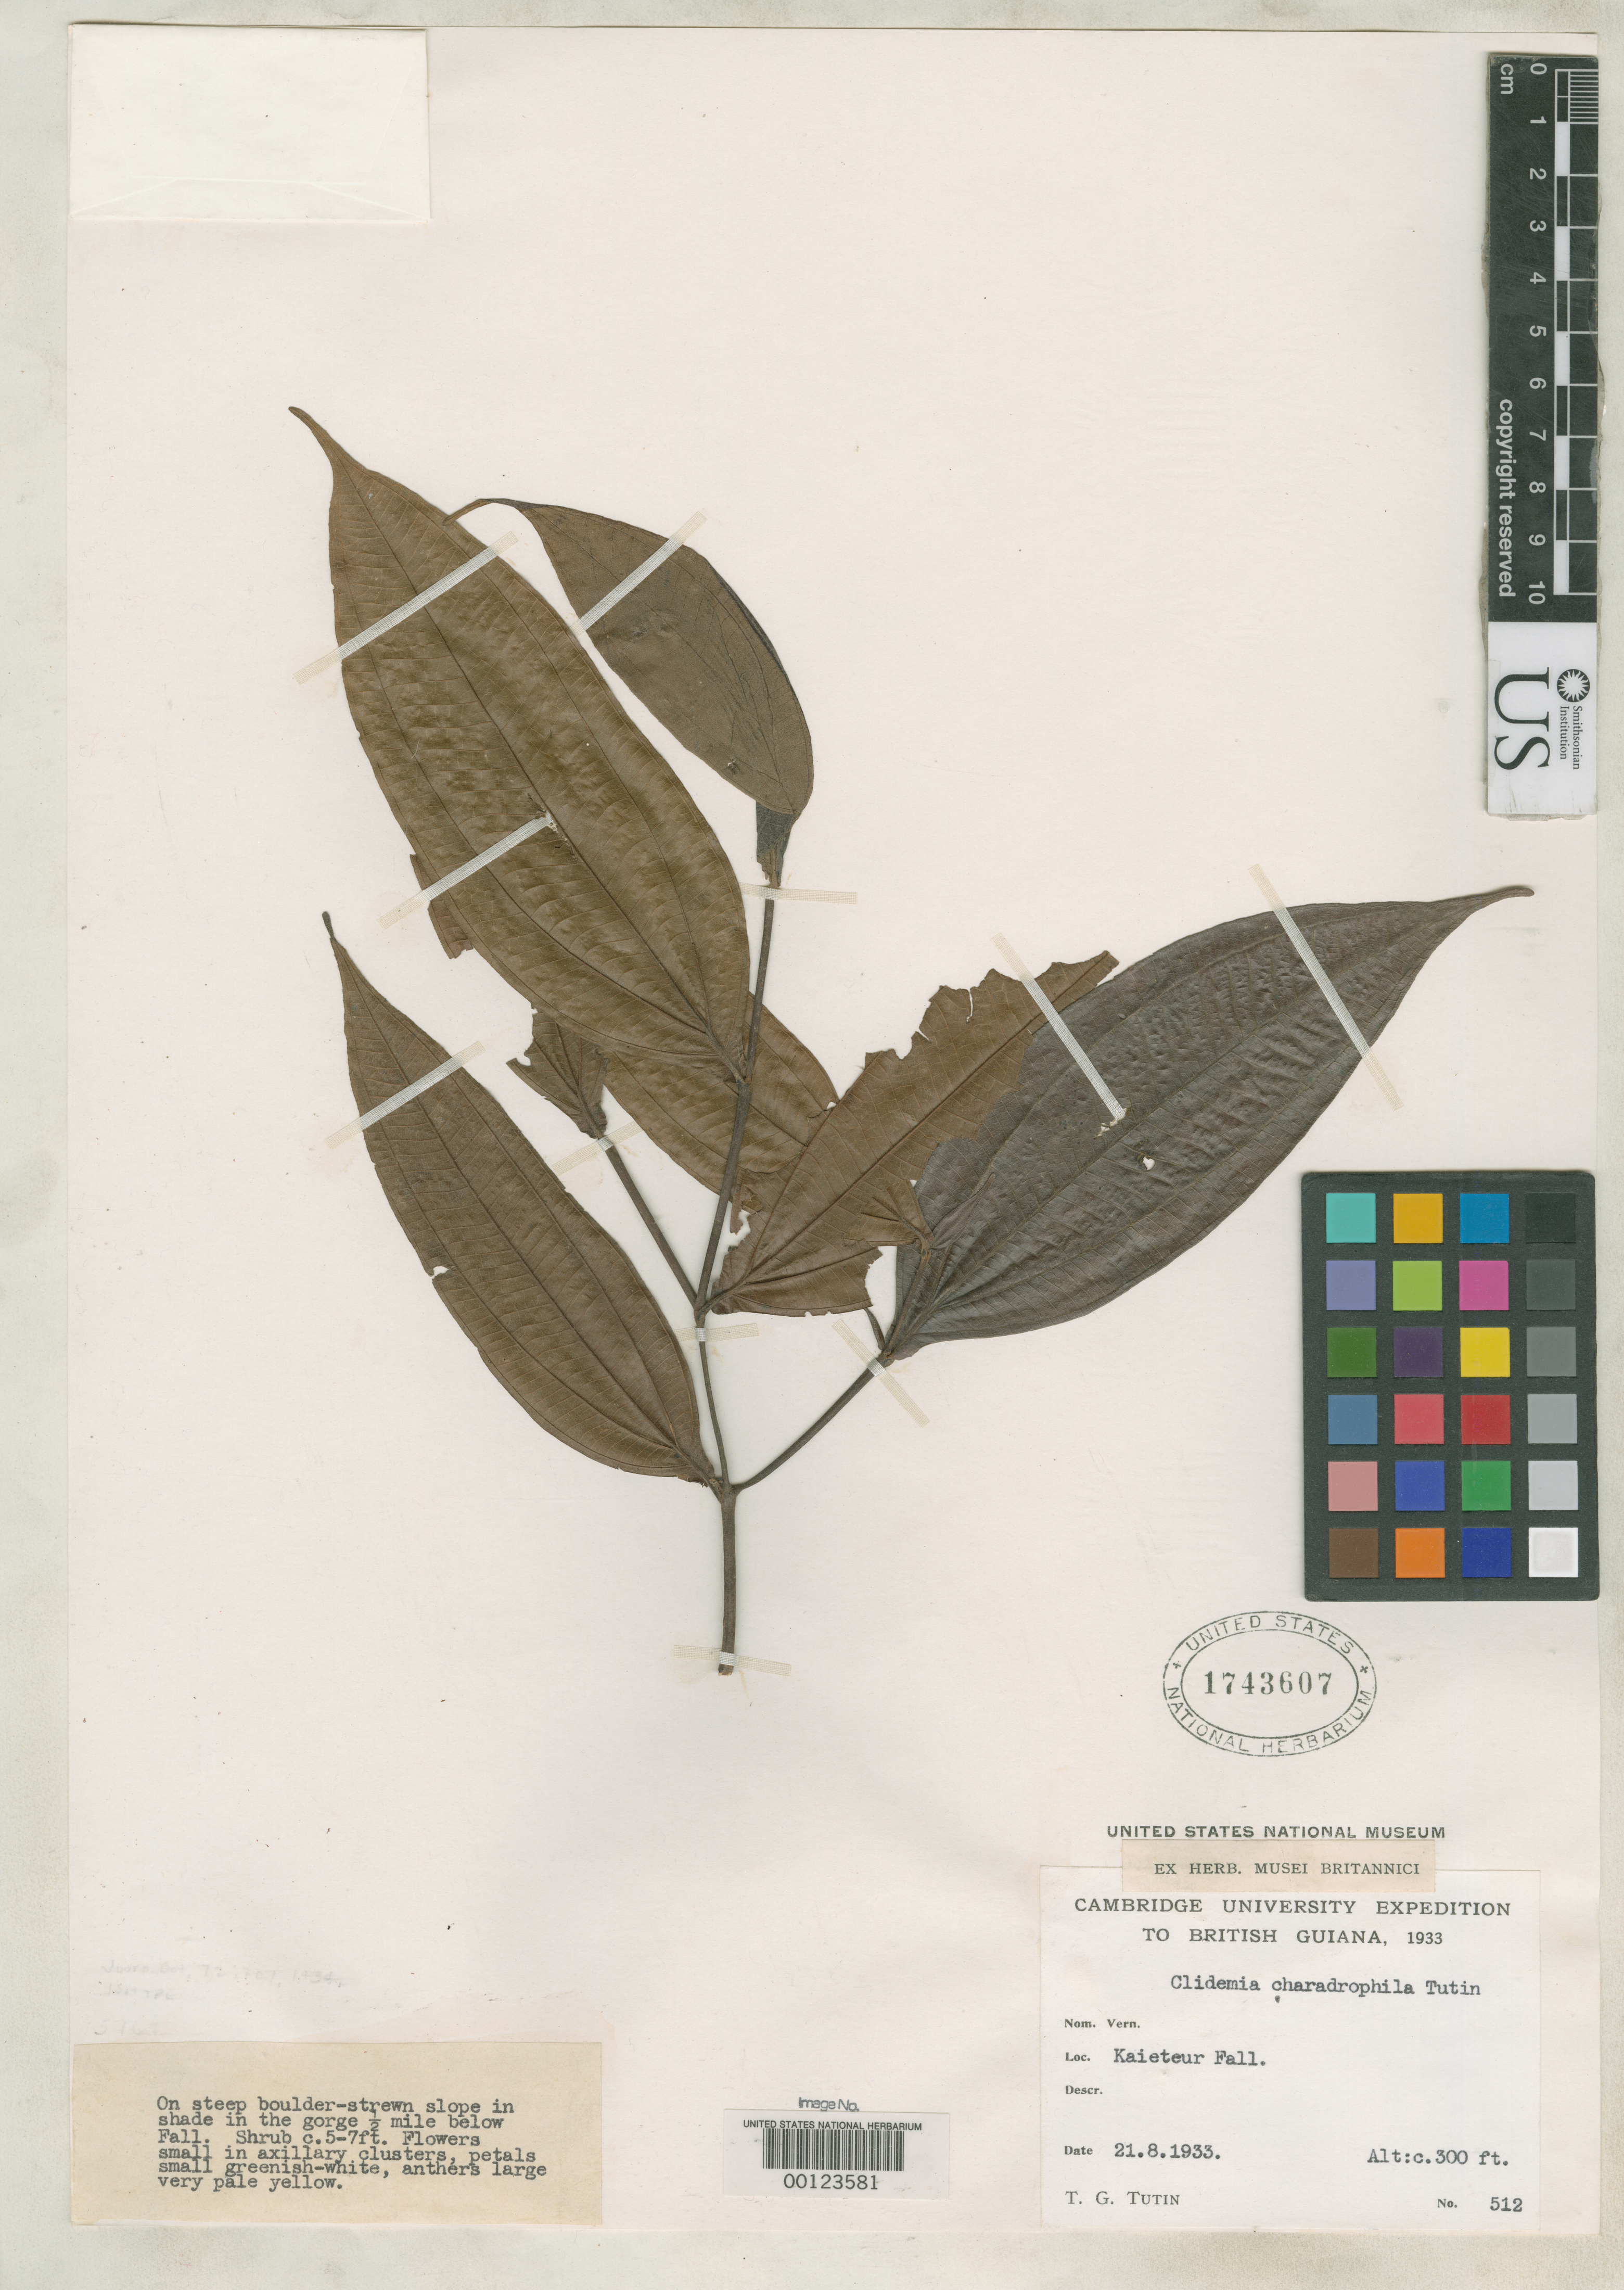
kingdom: Plantae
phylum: Tracheophyta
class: Magnoliopsida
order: Myrtales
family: Melastomataceae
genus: Clidemia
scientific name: Clidemia charadrophila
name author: Tutin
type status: Isotype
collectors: T. G. Tutin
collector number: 512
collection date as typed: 21 Aug 1933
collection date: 1933-08-21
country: Guyana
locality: Kaietuk, Potaro River; alt. 300 Ft.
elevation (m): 91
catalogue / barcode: US 1743607